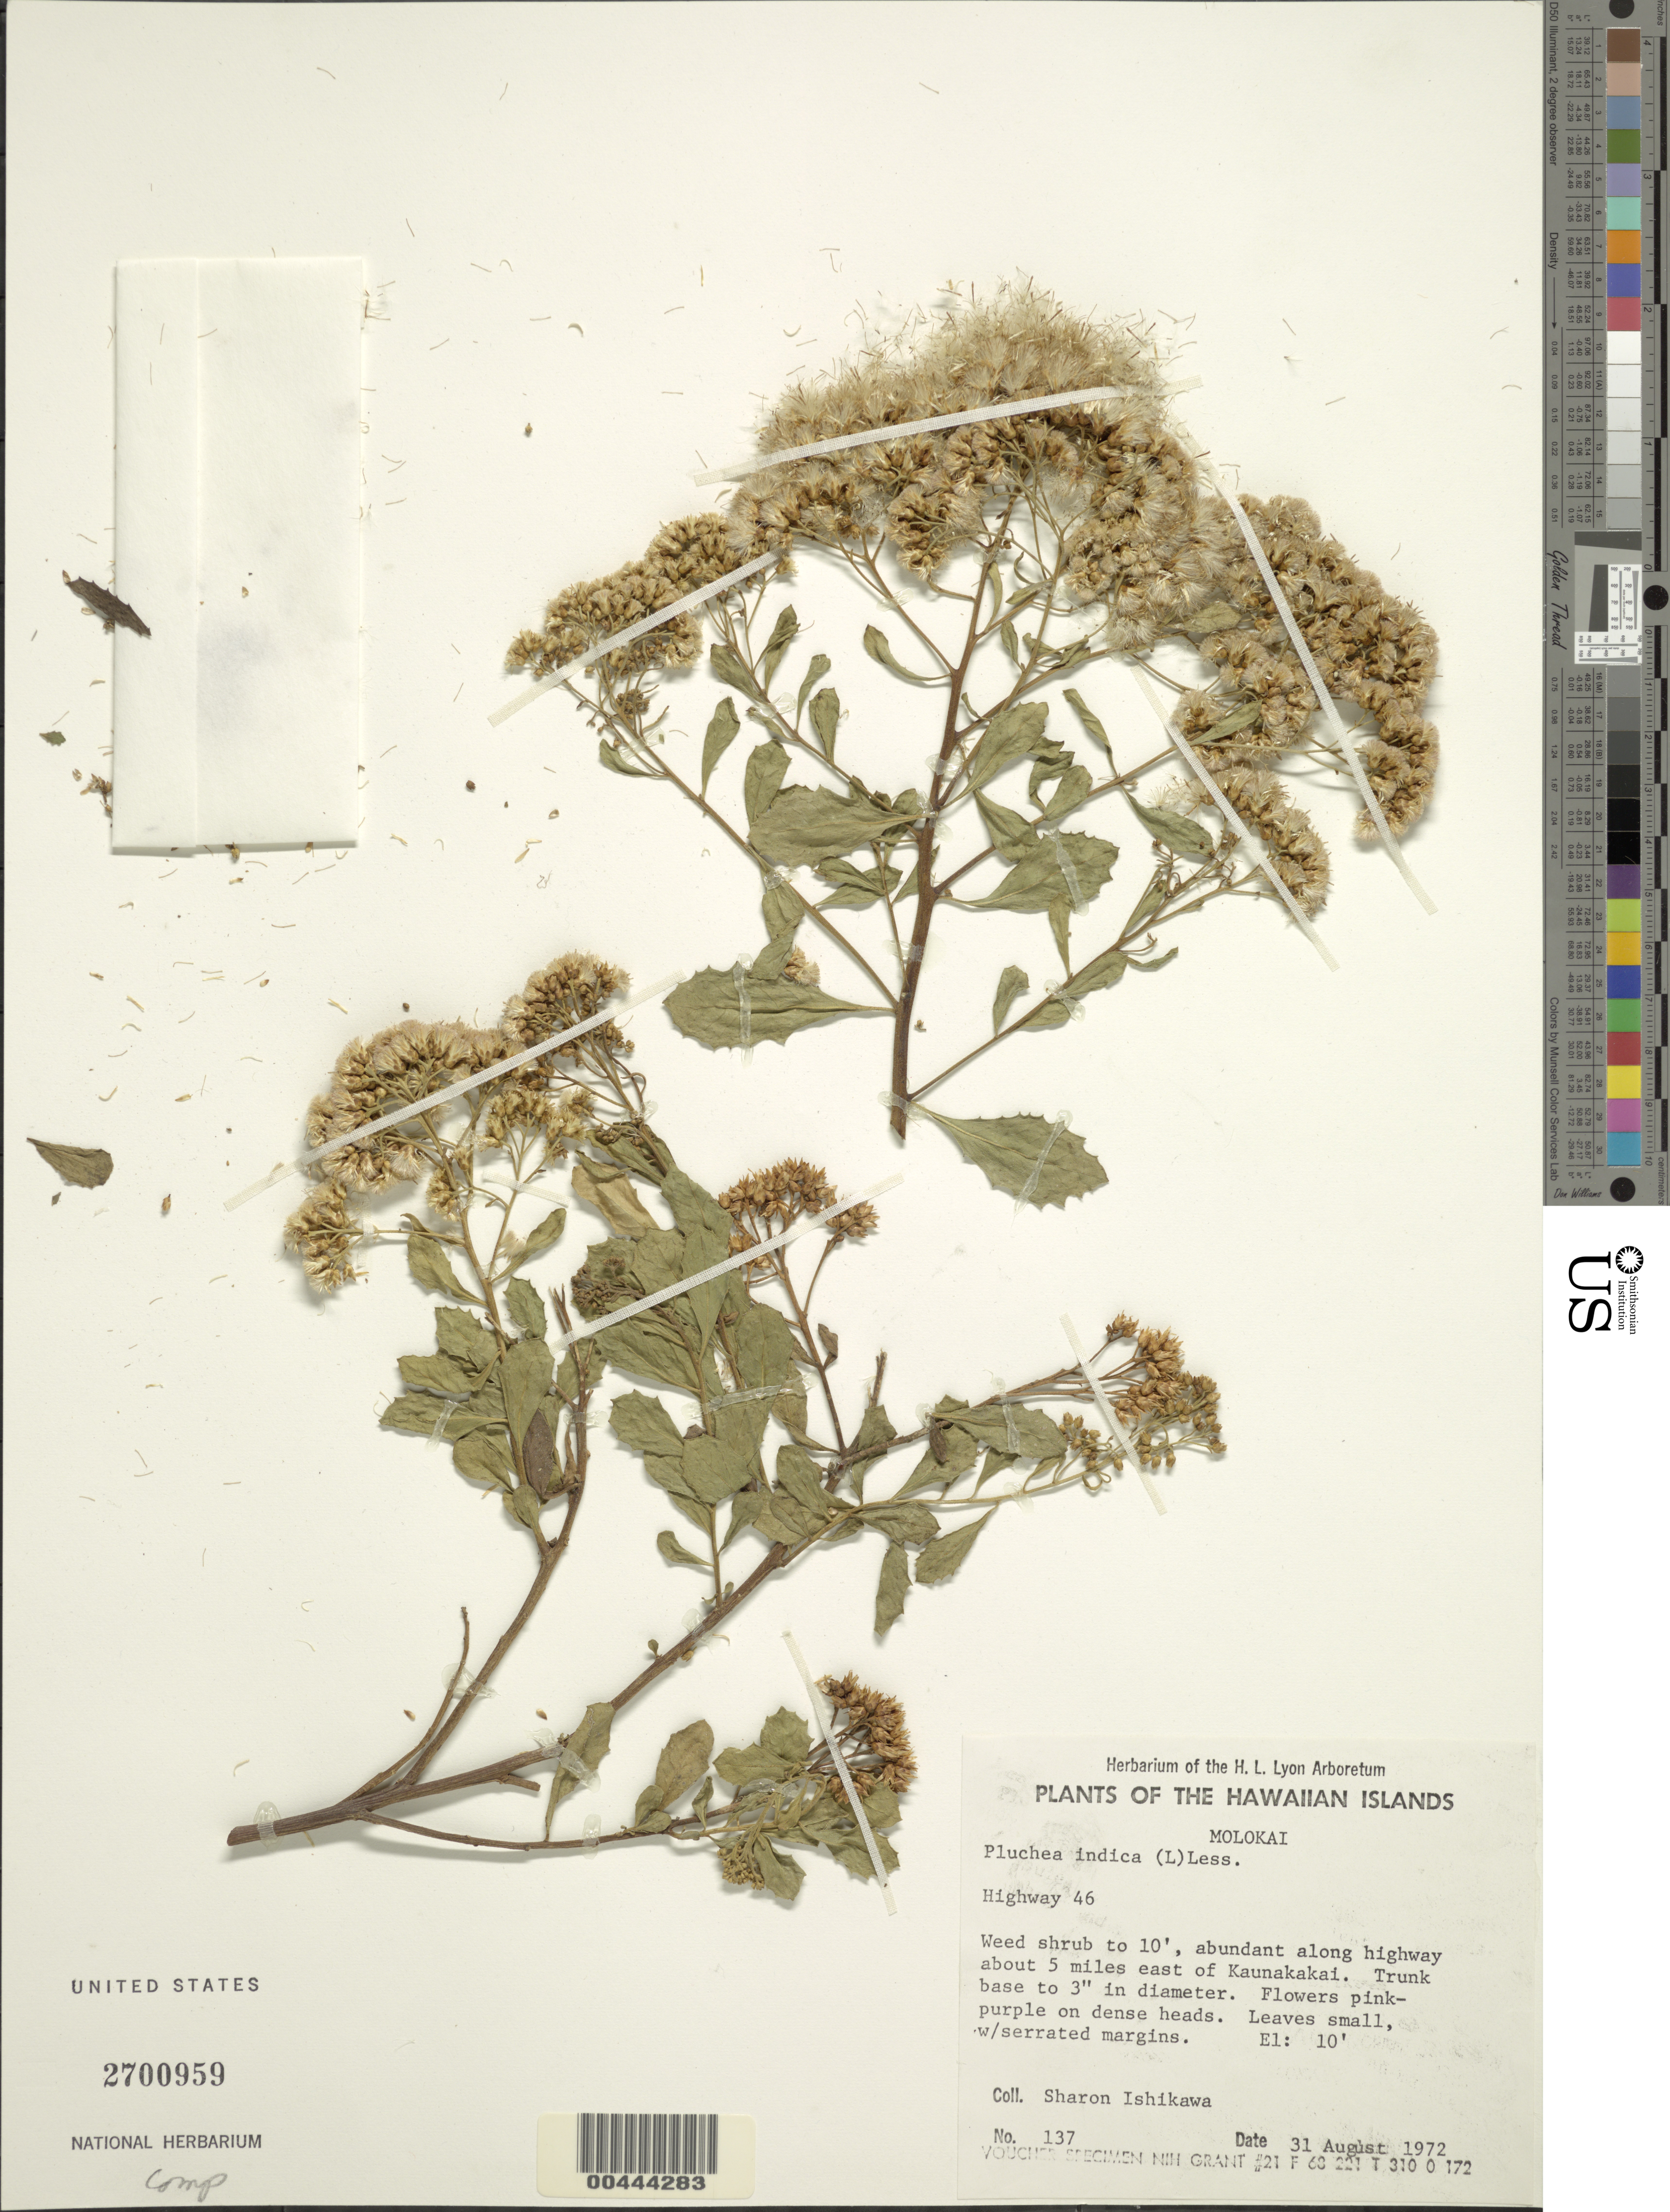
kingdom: Plantae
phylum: Tracheophyta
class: Magnoliopsida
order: Asterales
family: Asteraceae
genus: Pluchea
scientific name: Pluchea indica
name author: (L.) Less.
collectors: S. S. Ishikawa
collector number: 137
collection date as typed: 31 Aug 1972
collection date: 1972-08-31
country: United States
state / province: Hawaii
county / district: Maui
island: Moloka'i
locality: Highway 46, along highway about 5 mi E of Kaunakakai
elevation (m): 3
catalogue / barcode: US 2700959